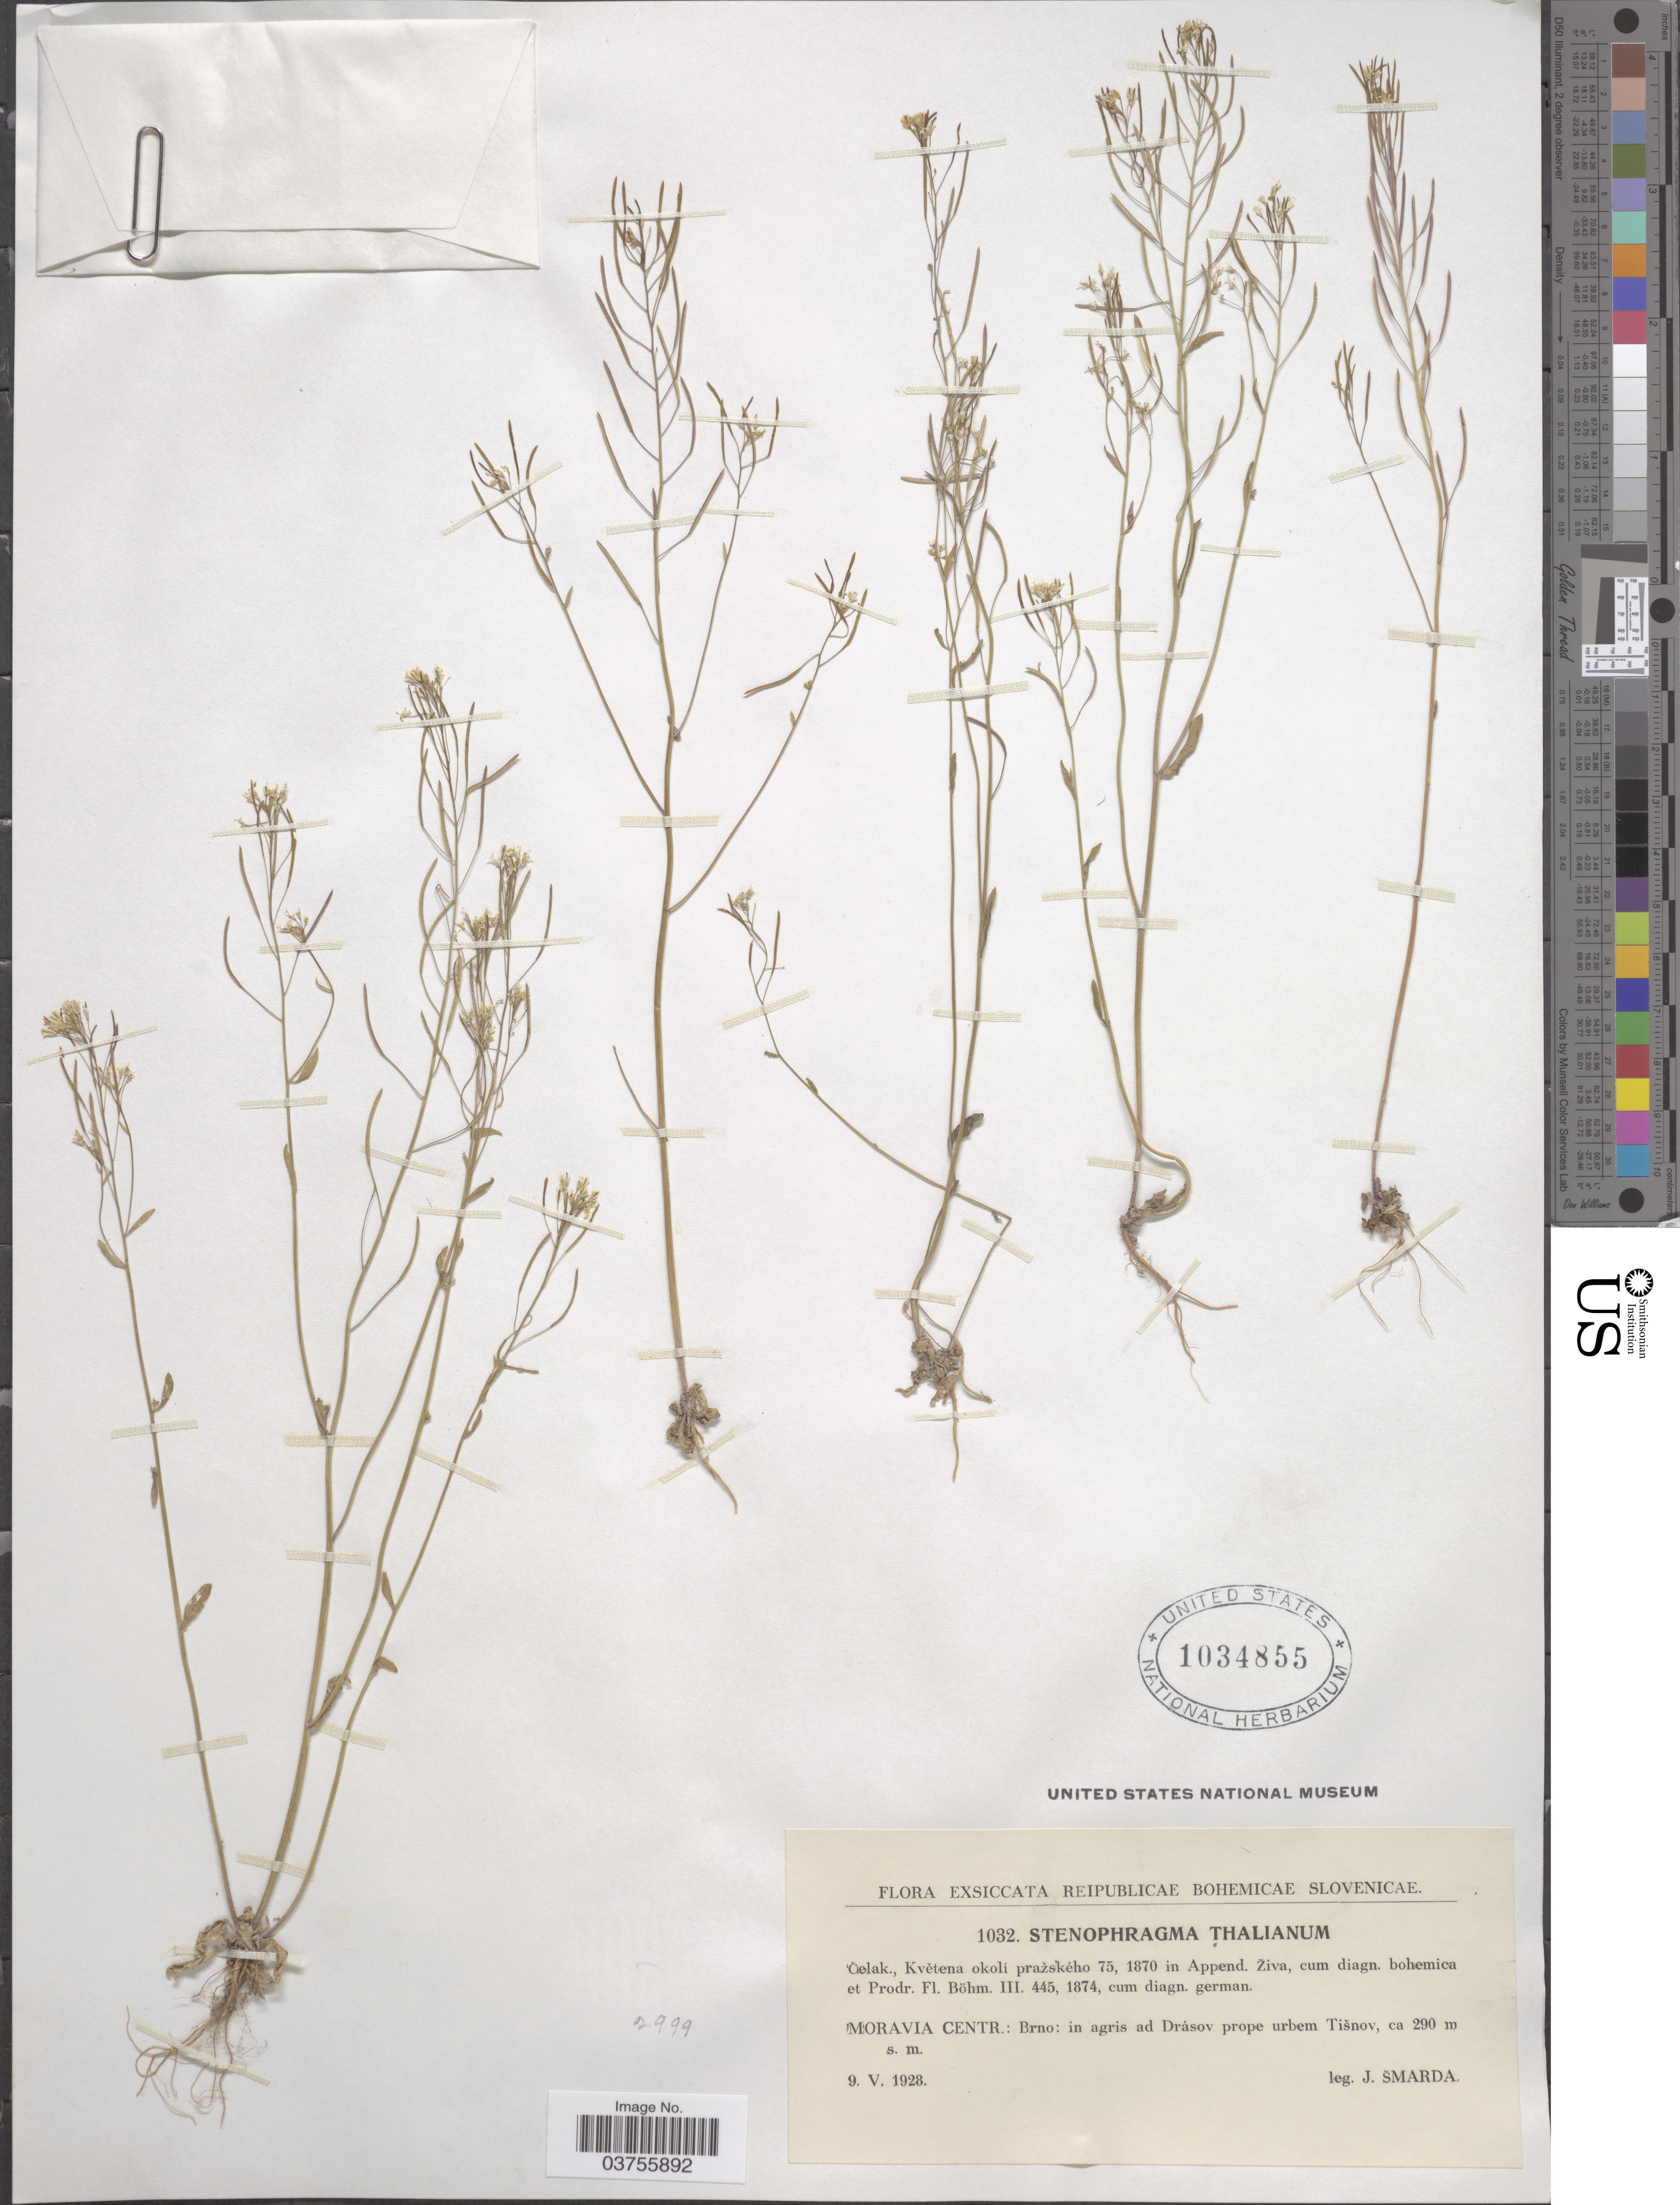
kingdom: Plantae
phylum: Tracheophyta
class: Magnoliopsida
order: Brassicales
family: Brassicaceae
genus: Arabidopsis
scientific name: Arabidopsis thaliana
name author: (L.) Heynh.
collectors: J. Smarda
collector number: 1032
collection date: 1928-05-09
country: Czechia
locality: Reipublicae Bohemicae Slovenicae. Moravia Centr.: Brno: in agris ad Drásov prope urbem Tišnov.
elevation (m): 290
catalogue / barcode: US 1034855